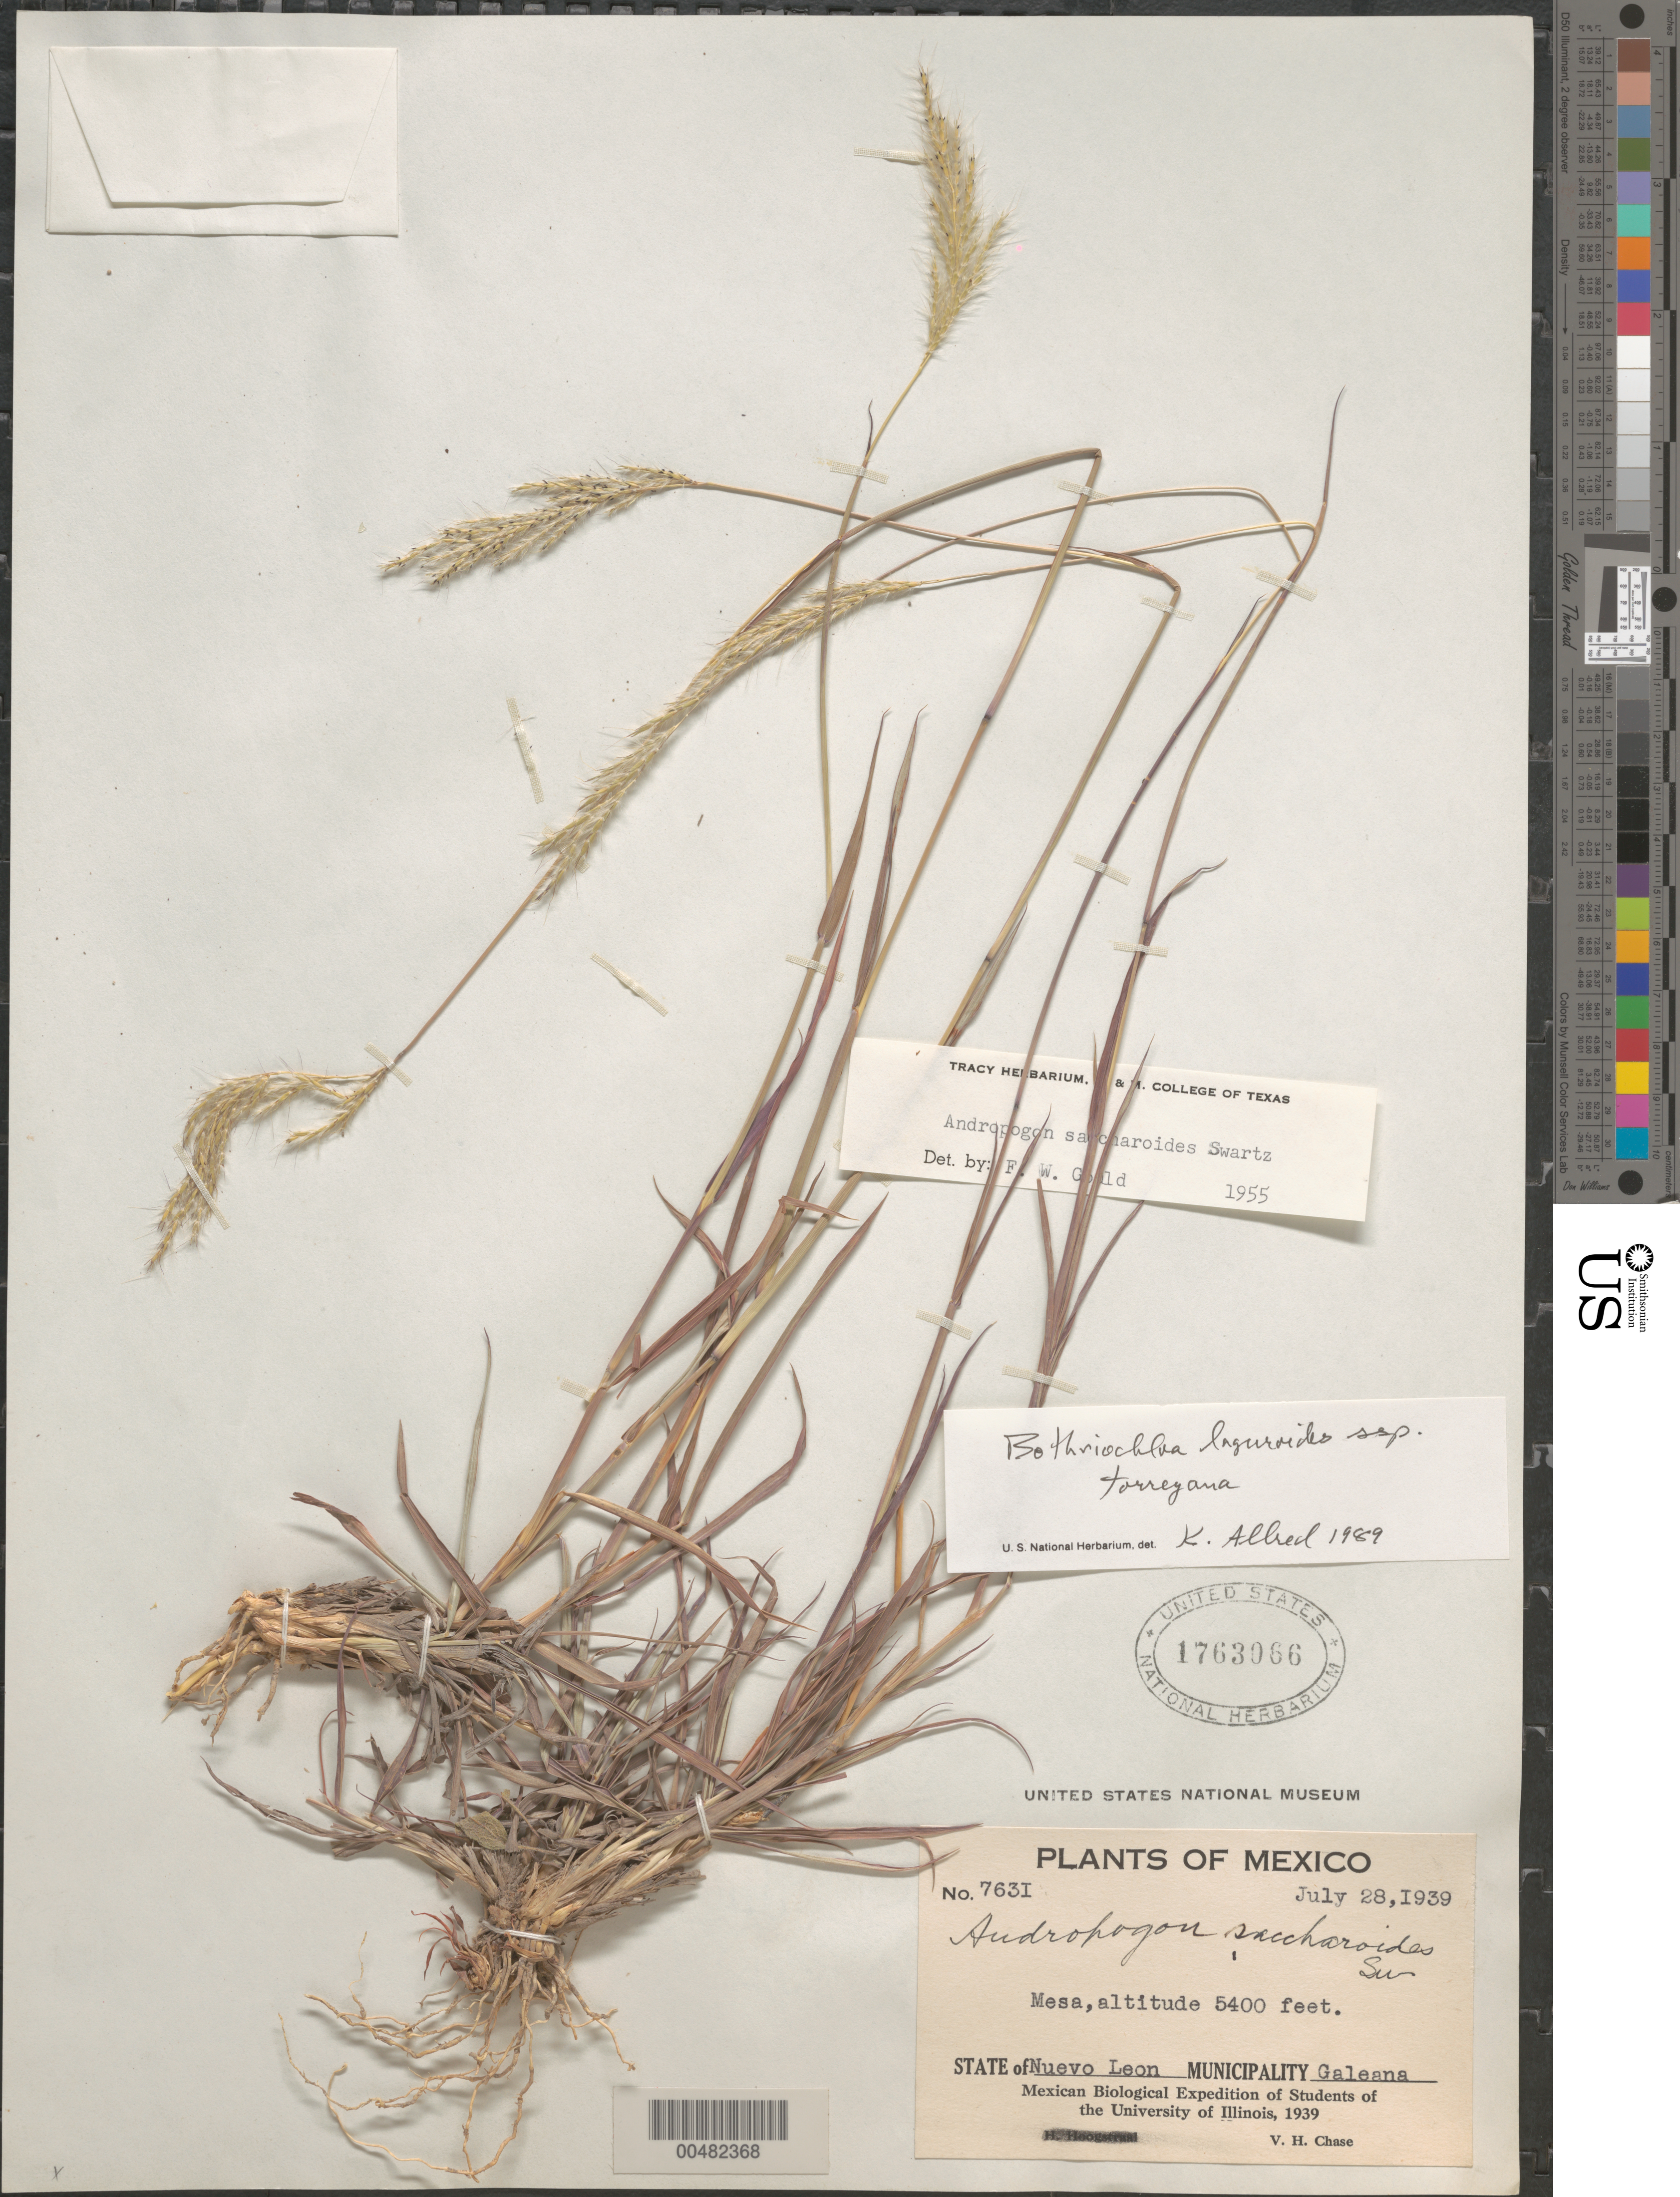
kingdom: Plantae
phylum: Tracheophyta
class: Liliopsida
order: Poales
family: Poaceae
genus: Bothriochloa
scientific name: Bothriochloa laguroides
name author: (DC.) Herter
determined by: Allred, K.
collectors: V. H. Chase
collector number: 763I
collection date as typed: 28 Jul 1939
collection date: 1939-07-28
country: Mexico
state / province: Nuevo León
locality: Galeana Mun, Mesa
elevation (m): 1646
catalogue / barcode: US 1763066